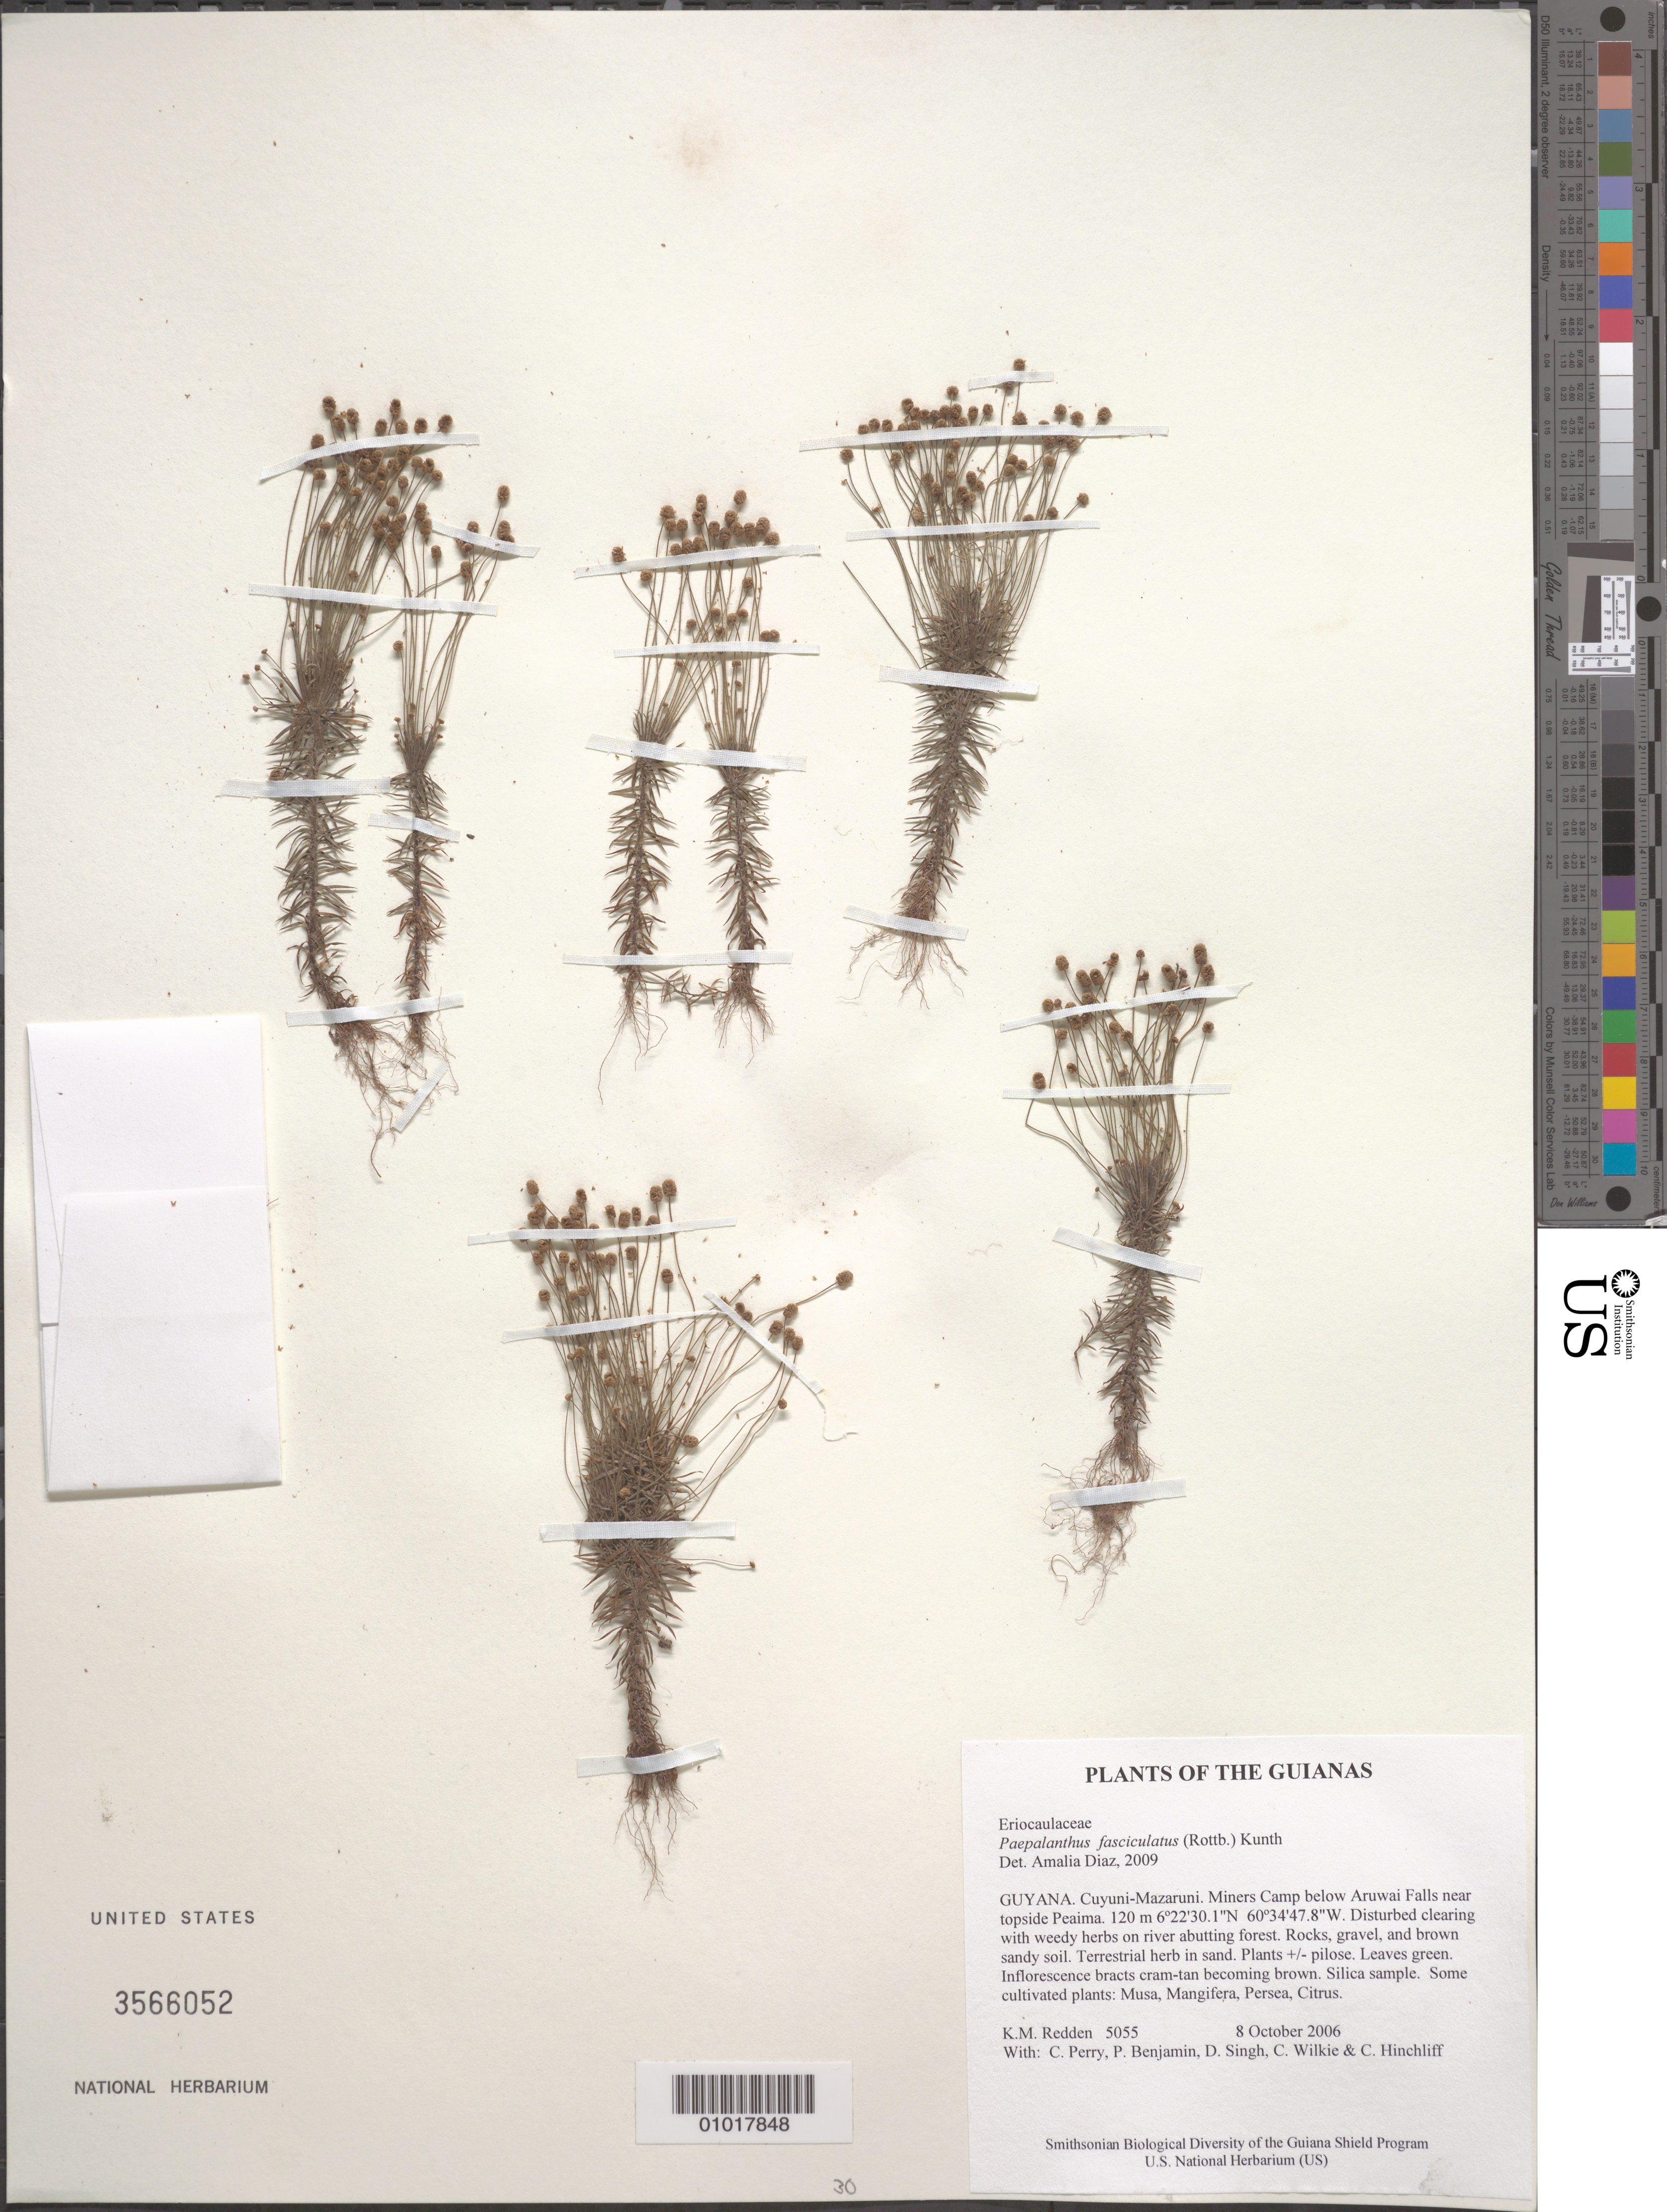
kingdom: Plantae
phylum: Tracheophyta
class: Liliopsida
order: Poales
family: Eriocaulaceae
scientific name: Giuliettia fasciculata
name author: (Rottb.) Andrino & Sano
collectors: K. M. Redden, C. Perry, P. Benjamin, D. Singh, C. Wilkie & C. E. Hinchliff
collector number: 5055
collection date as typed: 8 October 2006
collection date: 2006-10-08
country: Guyana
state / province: Cuyuni-Mazaruni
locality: Miners Camp below Arawai Falls near topside Peaima.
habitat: Disturbed clearing with weedy herbs on river abutting forest. Rocks, gravel, and brown sandy soil. Some cultivated plants: Musa, Mangifera, Persea, Citrus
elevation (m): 120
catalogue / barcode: US 3566052